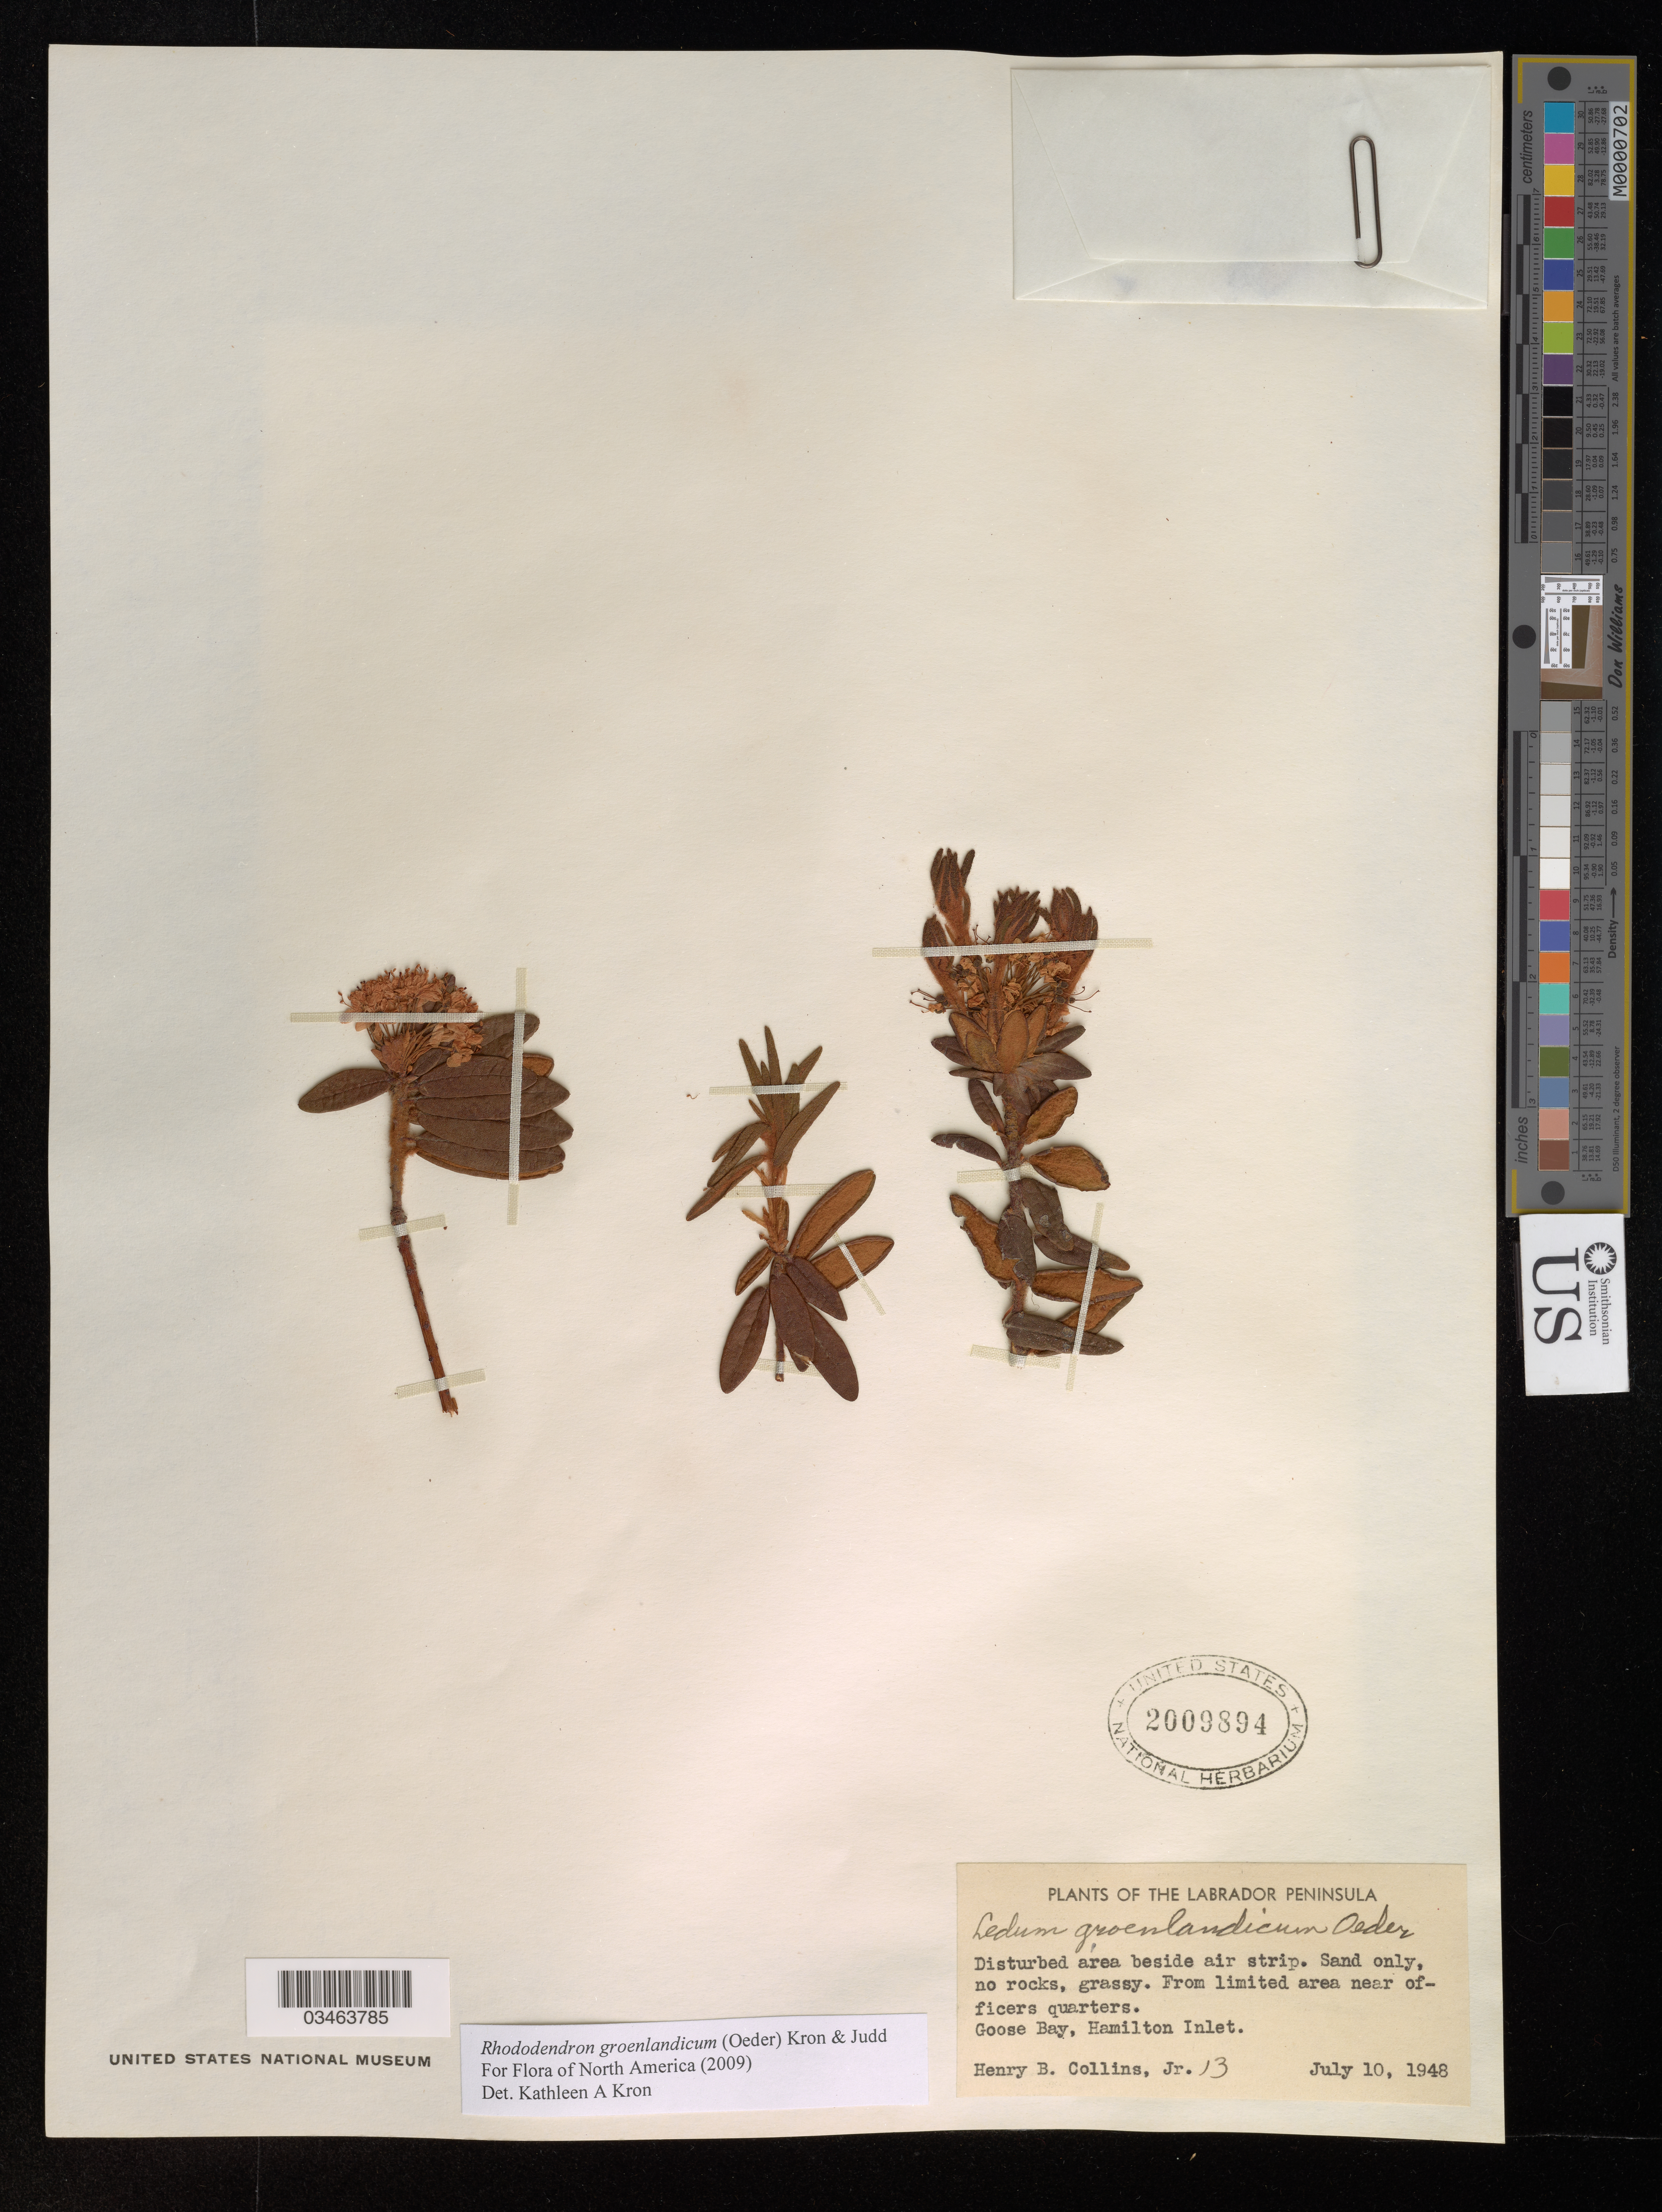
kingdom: Plantae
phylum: Tracheophyta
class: Magnoliopsida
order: Ericales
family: Ericaceae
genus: Rhododendron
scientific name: Rhododendron groenlandicum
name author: (Oeder) Kron & Judd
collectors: H. Collins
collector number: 13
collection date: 1948-07-10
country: Canada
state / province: Newfoundland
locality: Labrador Peninsula. Goose Bay, Hamilton Inlet.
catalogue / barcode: US 2009894